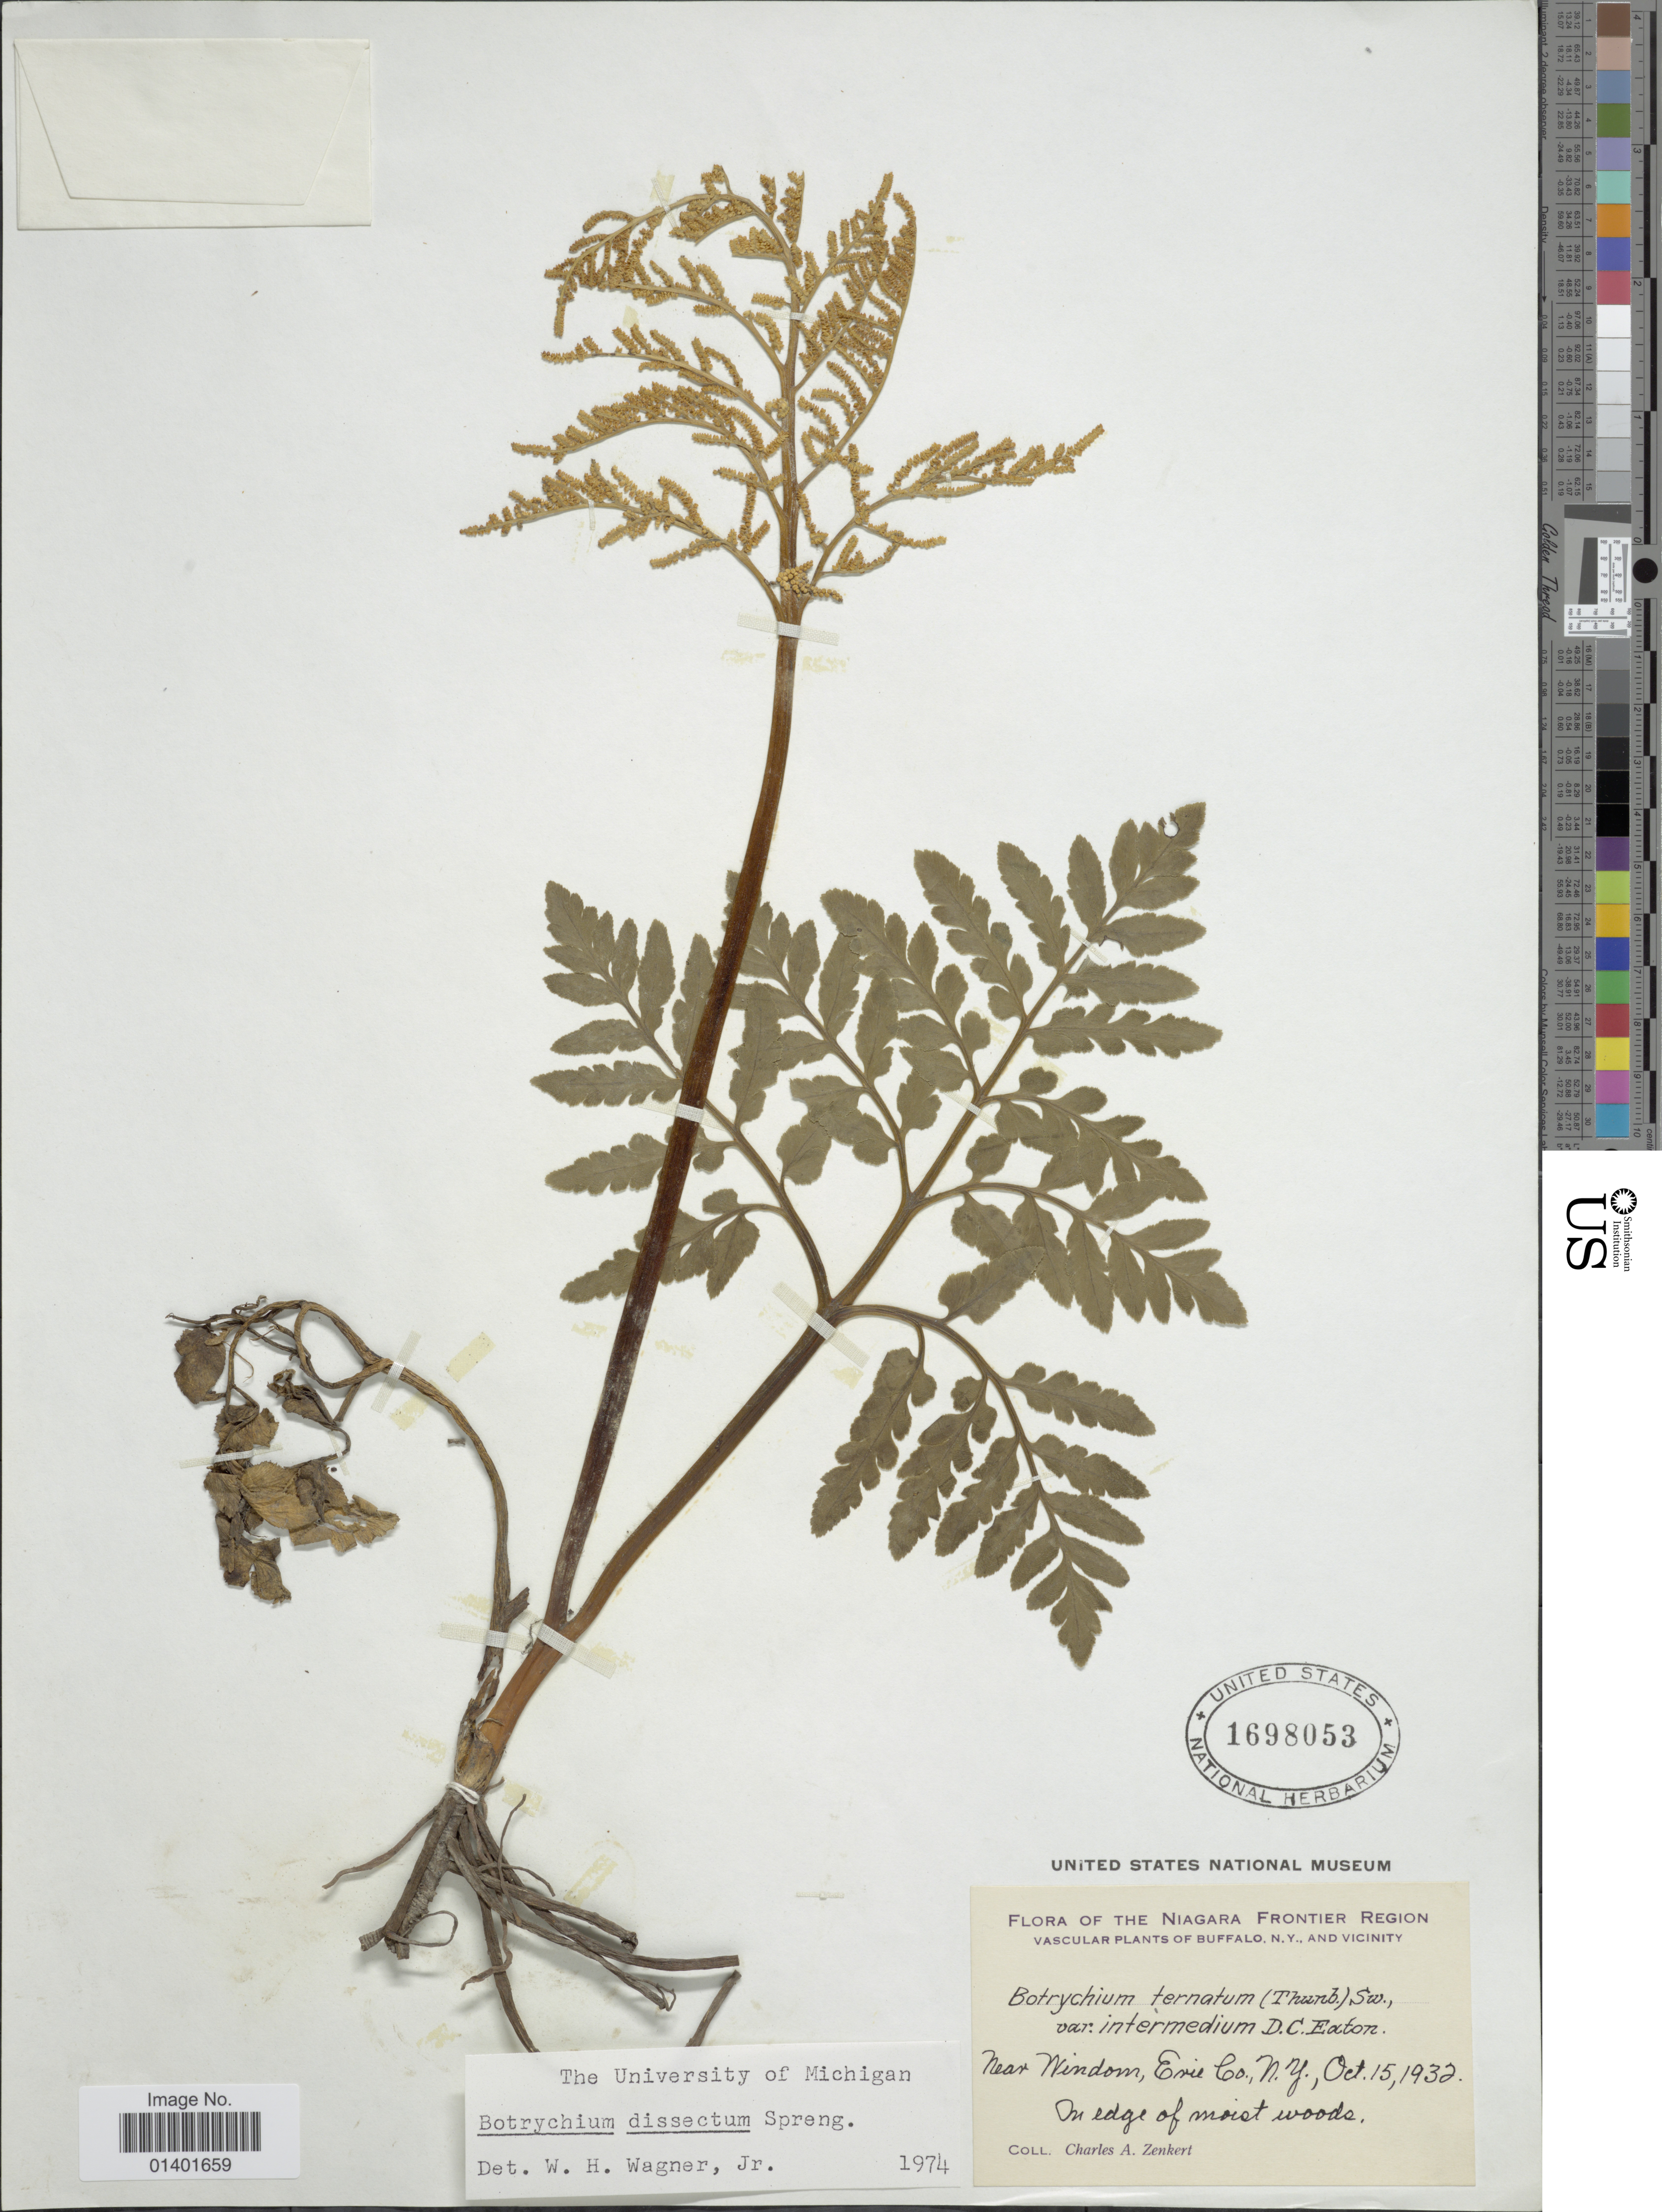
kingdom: Plantae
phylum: Tracheophyta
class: Polypodiopsida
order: Ophioglossales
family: Ophioglossaceae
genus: Botrychium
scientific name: Botrychium dissectum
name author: Spreng.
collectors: C. Zenkert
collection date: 1932-10-15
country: United States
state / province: New York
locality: Near Windom, Erie Co.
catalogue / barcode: US 1698053